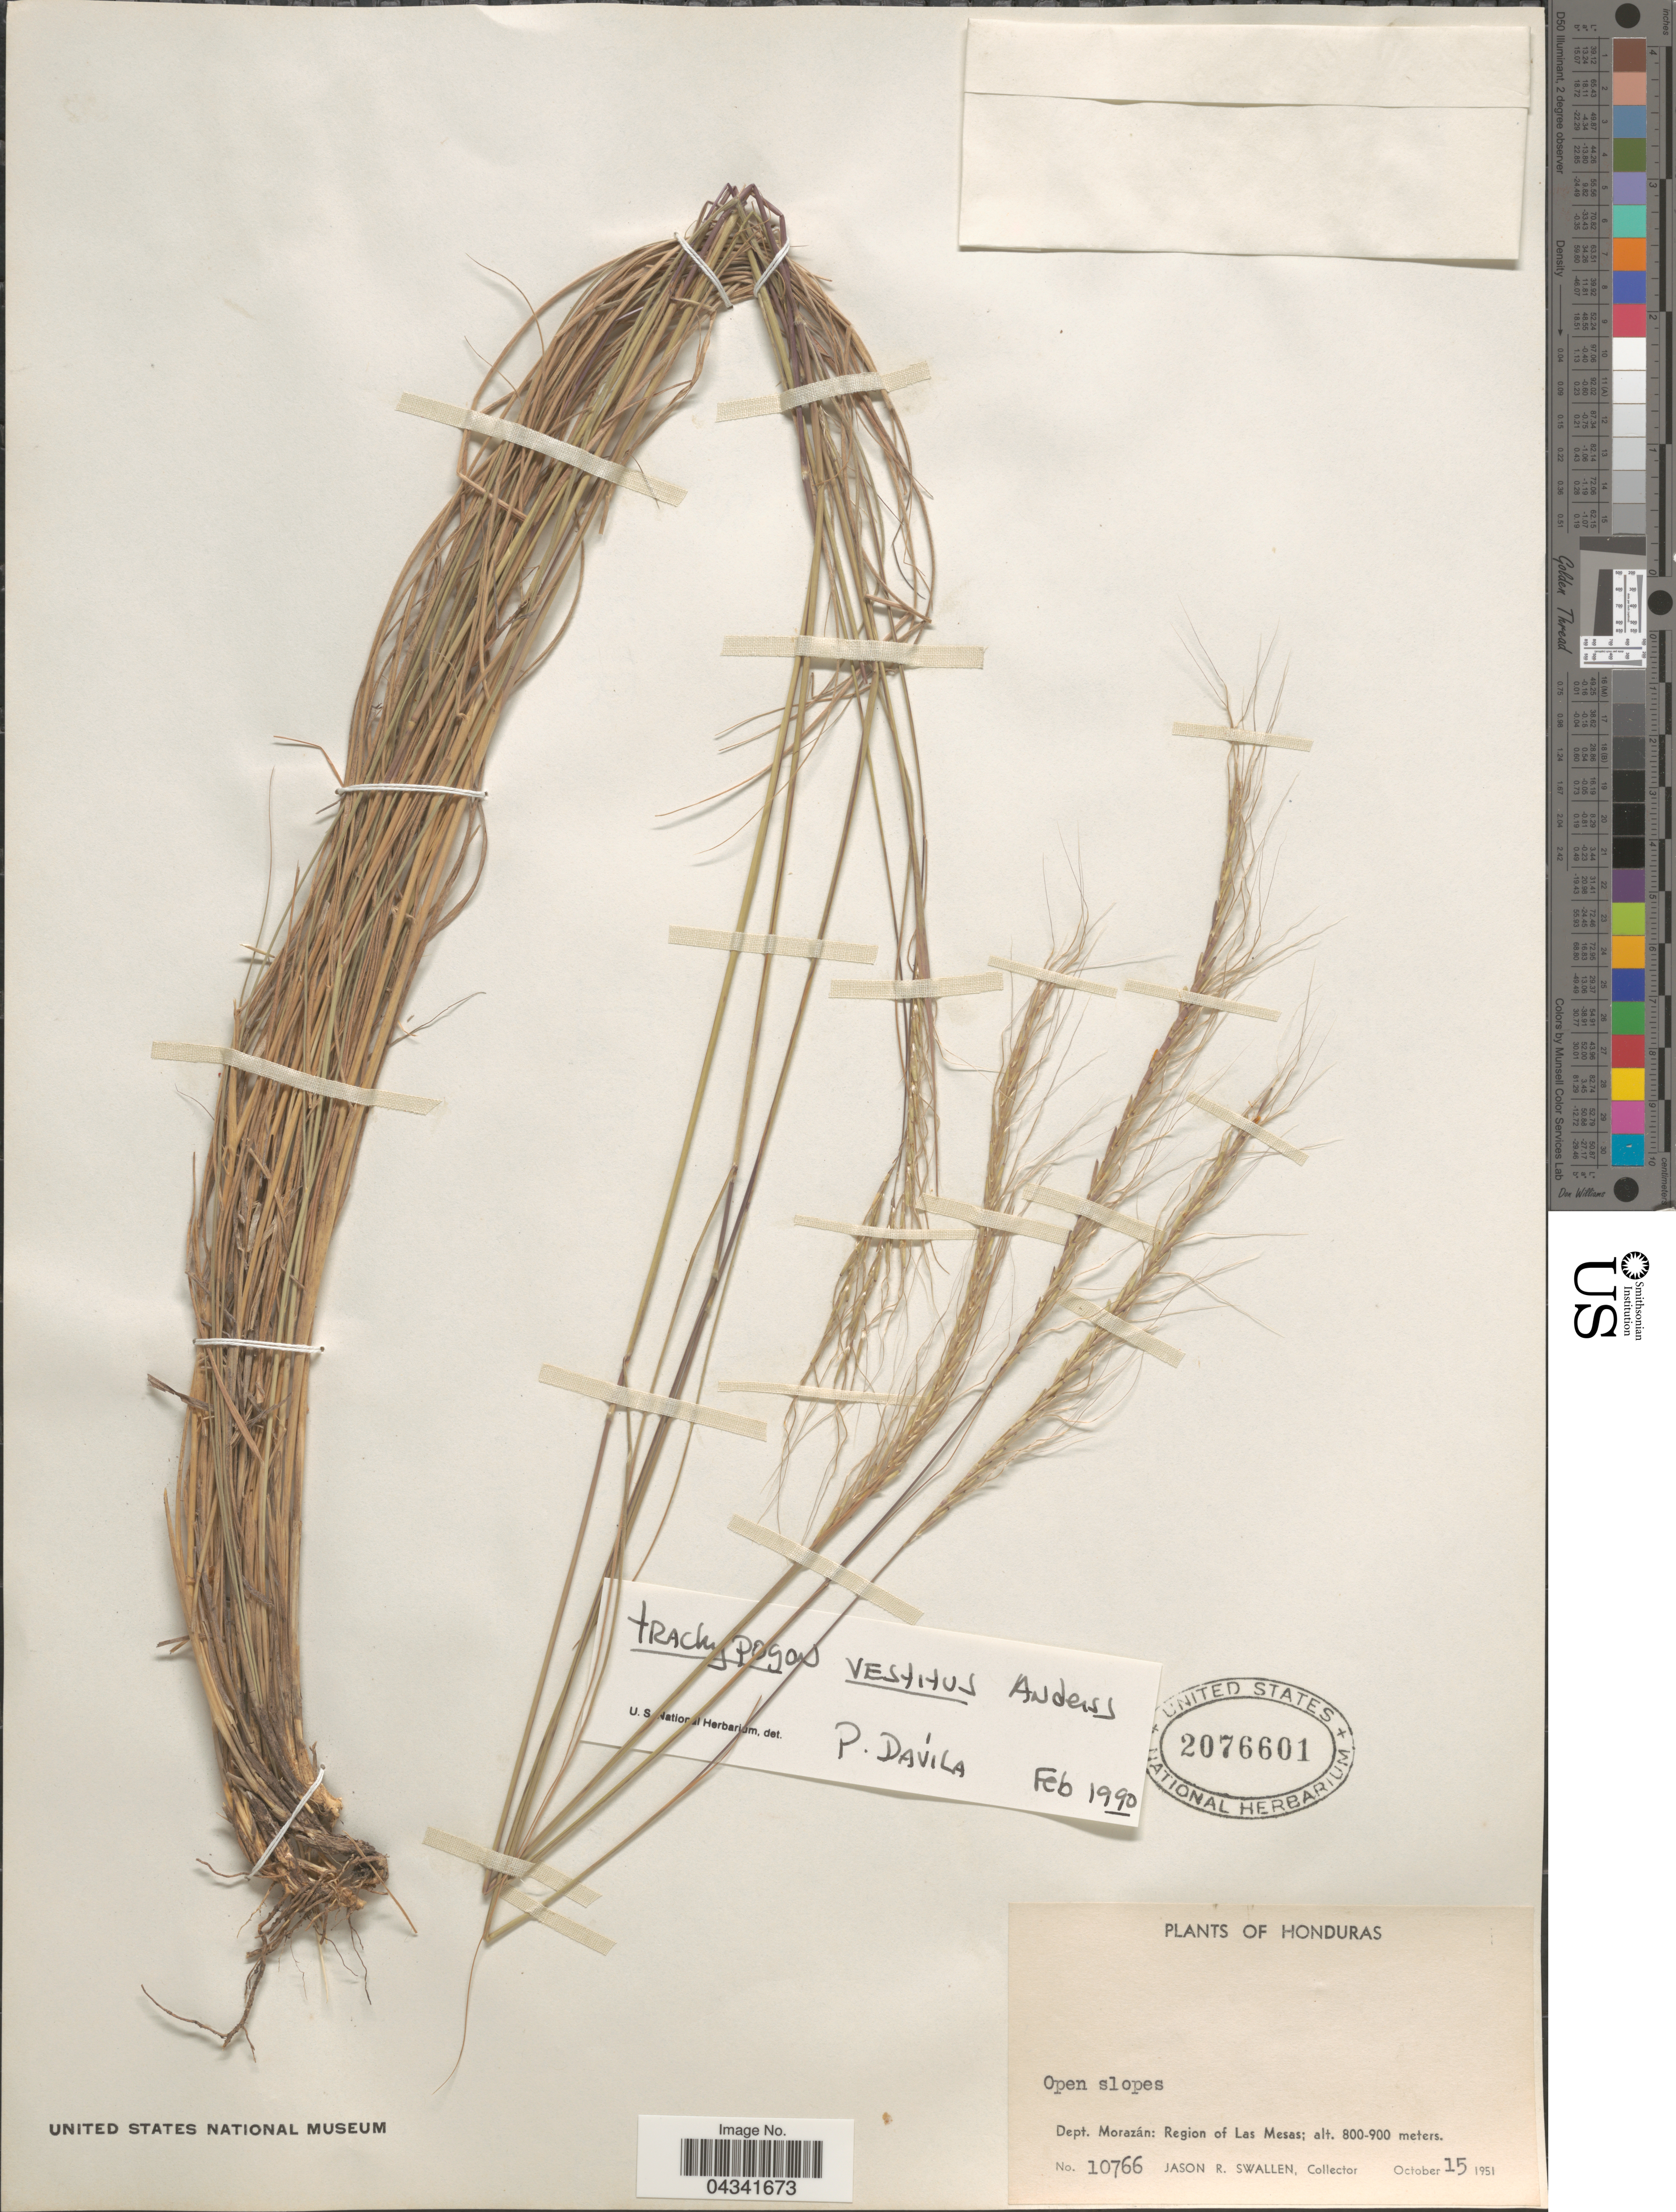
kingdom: Plantae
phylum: Tracheophyta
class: Liliopsida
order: Poales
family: Poaceae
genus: Trachypogon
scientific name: Trachypogon vestitus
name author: L. Andersson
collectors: J. R. Swallen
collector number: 10766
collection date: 1951-10-15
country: Honduras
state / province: Fco. Morazán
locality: Dept. Morazán: Region of Las Mesas.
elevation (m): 800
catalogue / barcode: US 2076601